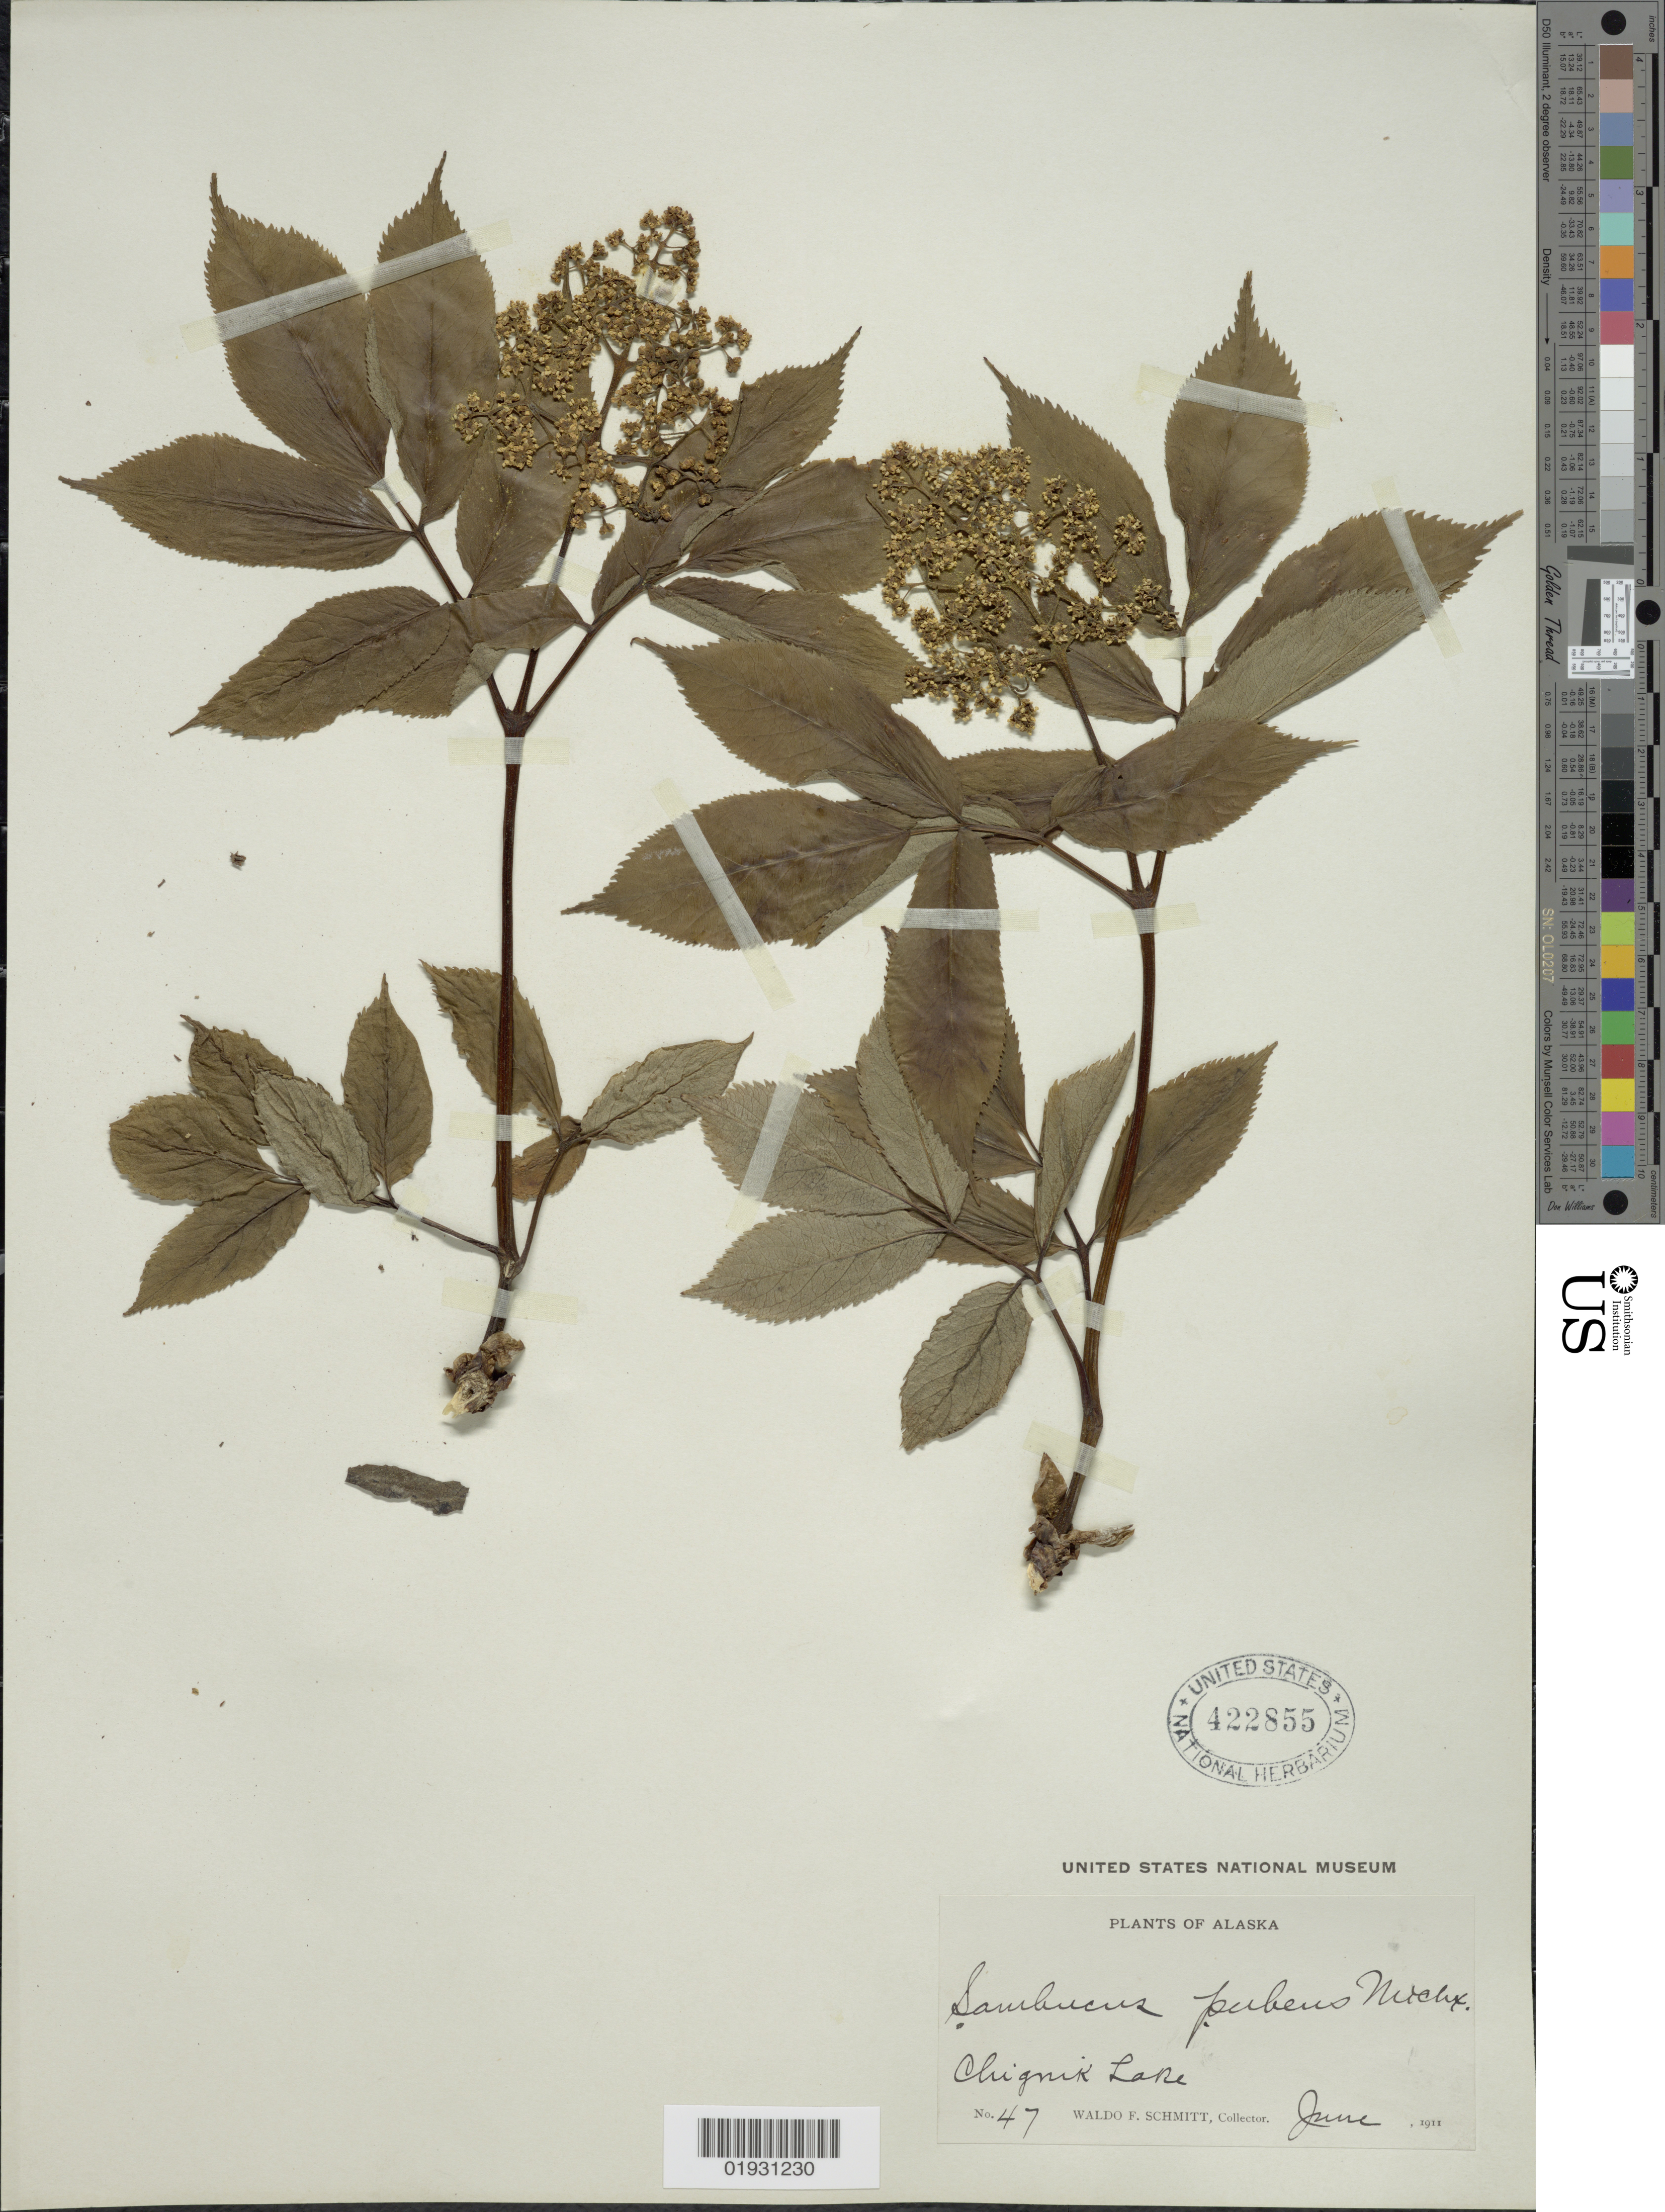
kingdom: Plantae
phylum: Tracheophyta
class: Magnoliopsida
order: Dipsacales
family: Viburnaceae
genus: Sambucus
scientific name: Sambucus pubens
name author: Michx.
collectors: W. F. Schmitt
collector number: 47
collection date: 1911-06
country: United States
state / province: Alaska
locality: Chignik Lake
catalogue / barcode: US 422855